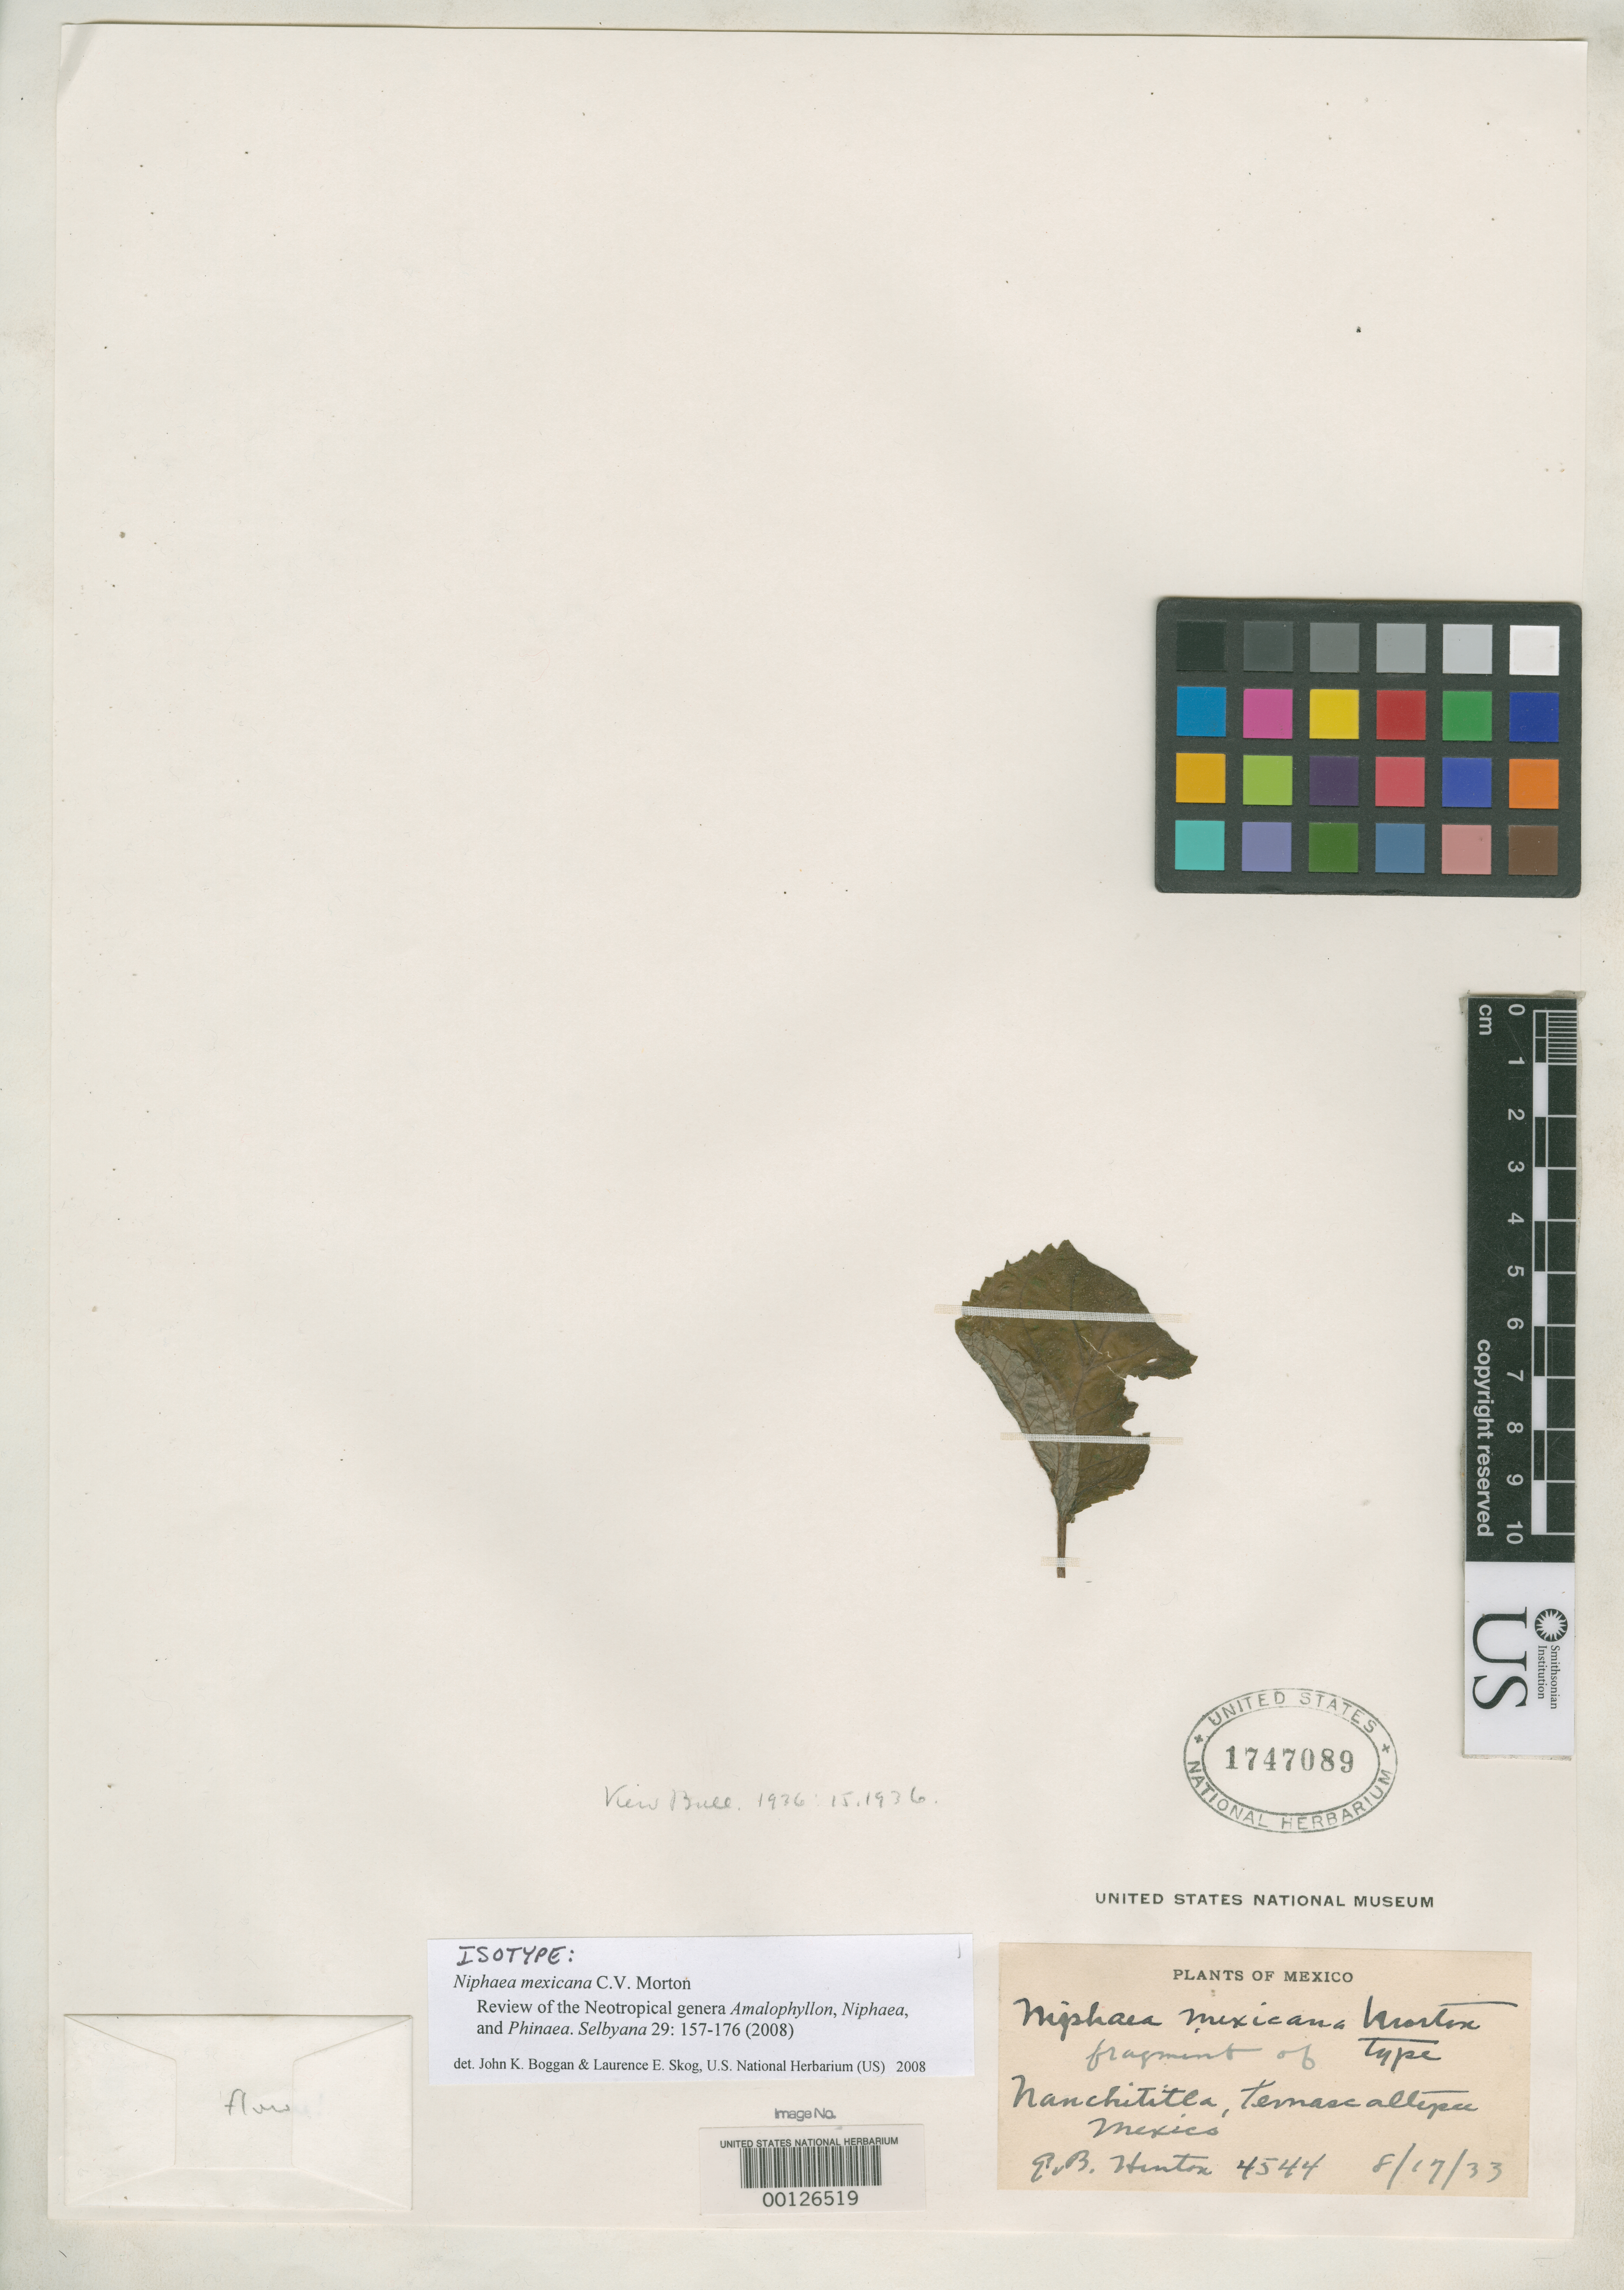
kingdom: Plantae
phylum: Tracheophyta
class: Magnoliopsida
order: Lamiales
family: Gesneriaceae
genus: Niphaea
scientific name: Niphaea mexicana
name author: C.V. Morton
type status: Isotype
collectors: G. B. Hinton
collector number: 4544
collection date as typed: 17 Aug 1933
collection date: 1933-08-17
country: Mexico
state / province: México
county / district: Temascaltepec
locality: Nanchititla.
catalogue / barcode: US 1747089